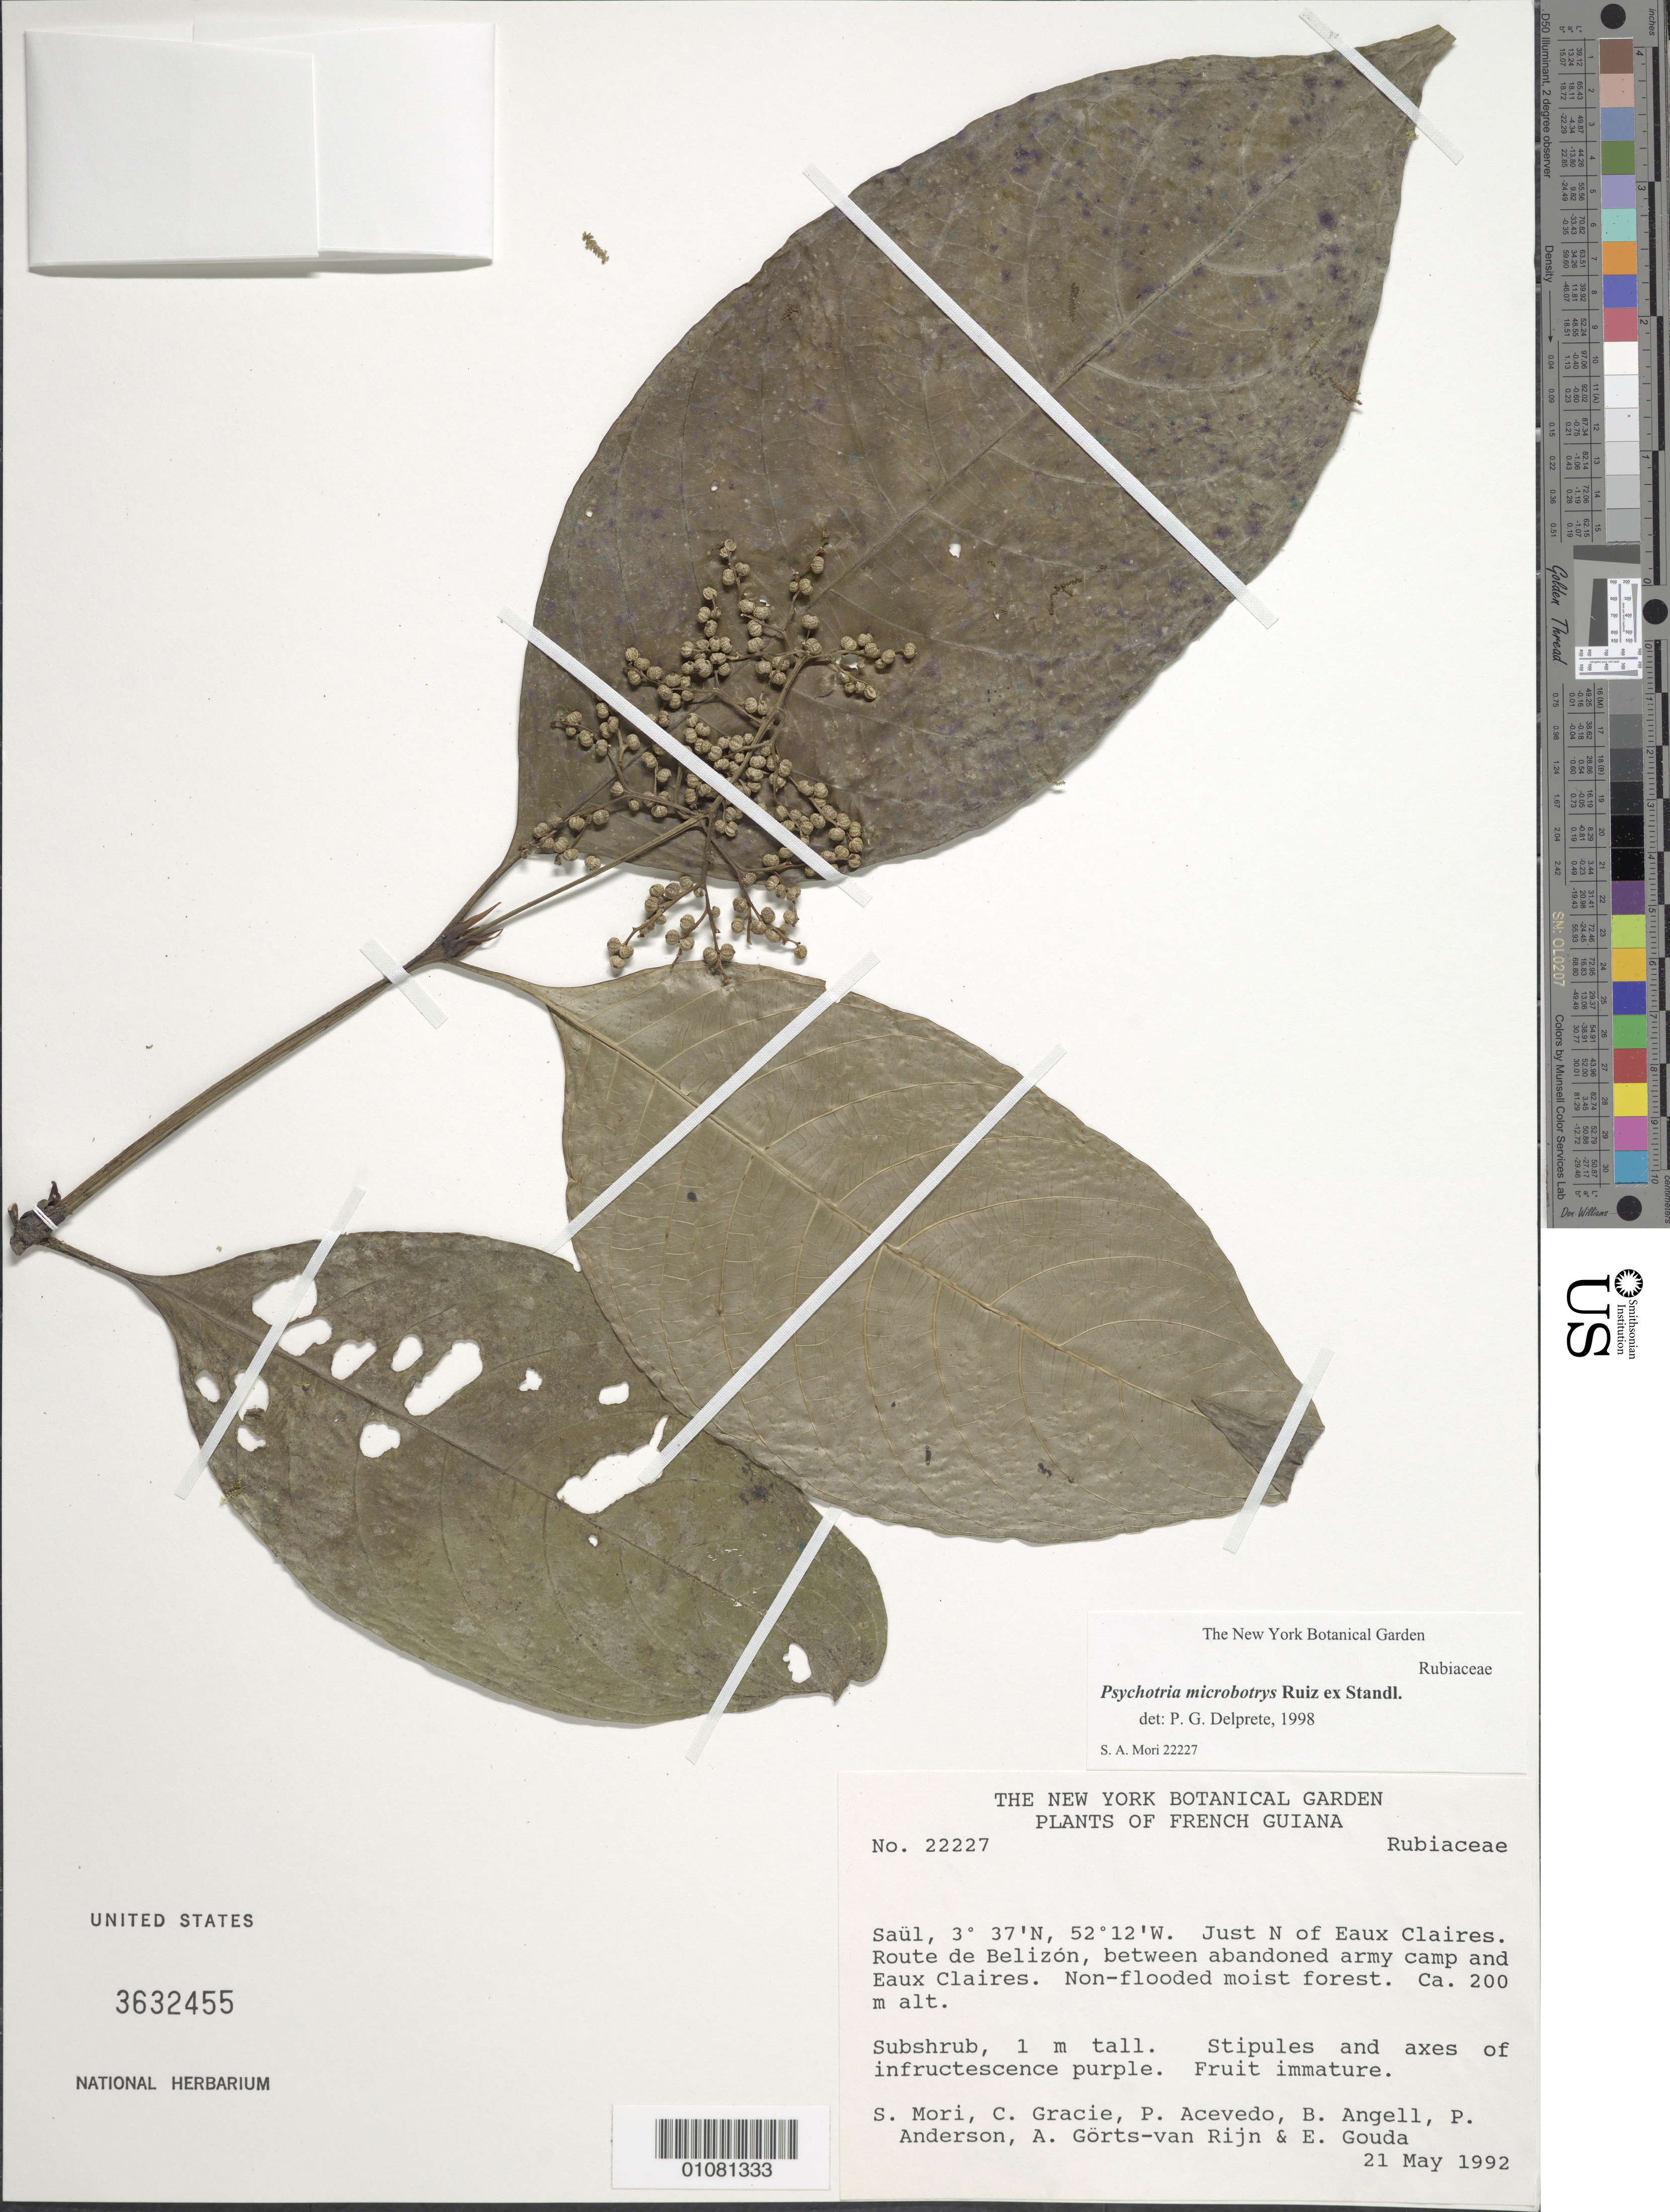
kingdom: Plantae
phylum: Tracheophyta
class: Magnoliopsida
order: Gentianales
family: Rubiaceae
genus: Palicourea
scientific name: Palicourea microbotrys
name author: (Ruiz ex Standl.) Delprete & J.H. Kirkbr.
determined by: Kirkbride, J. H., Jr.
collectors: S. Mori, C. A. Gracie, P. Acevedo-Rodr., Bobbi Angell, P. Anderson, A. .R. A. Görts-van Rijn & E. J. Gouda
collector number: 22227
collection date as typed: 21-May-92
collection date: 1992-05-21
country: French Guiana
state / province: Inini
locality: Saül, just N of Eaux Claires, Route de Belizón, between abandoned army camp and Eaux Claires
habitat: Non-flooded moist forest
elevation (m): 200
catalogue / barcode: US 3632455